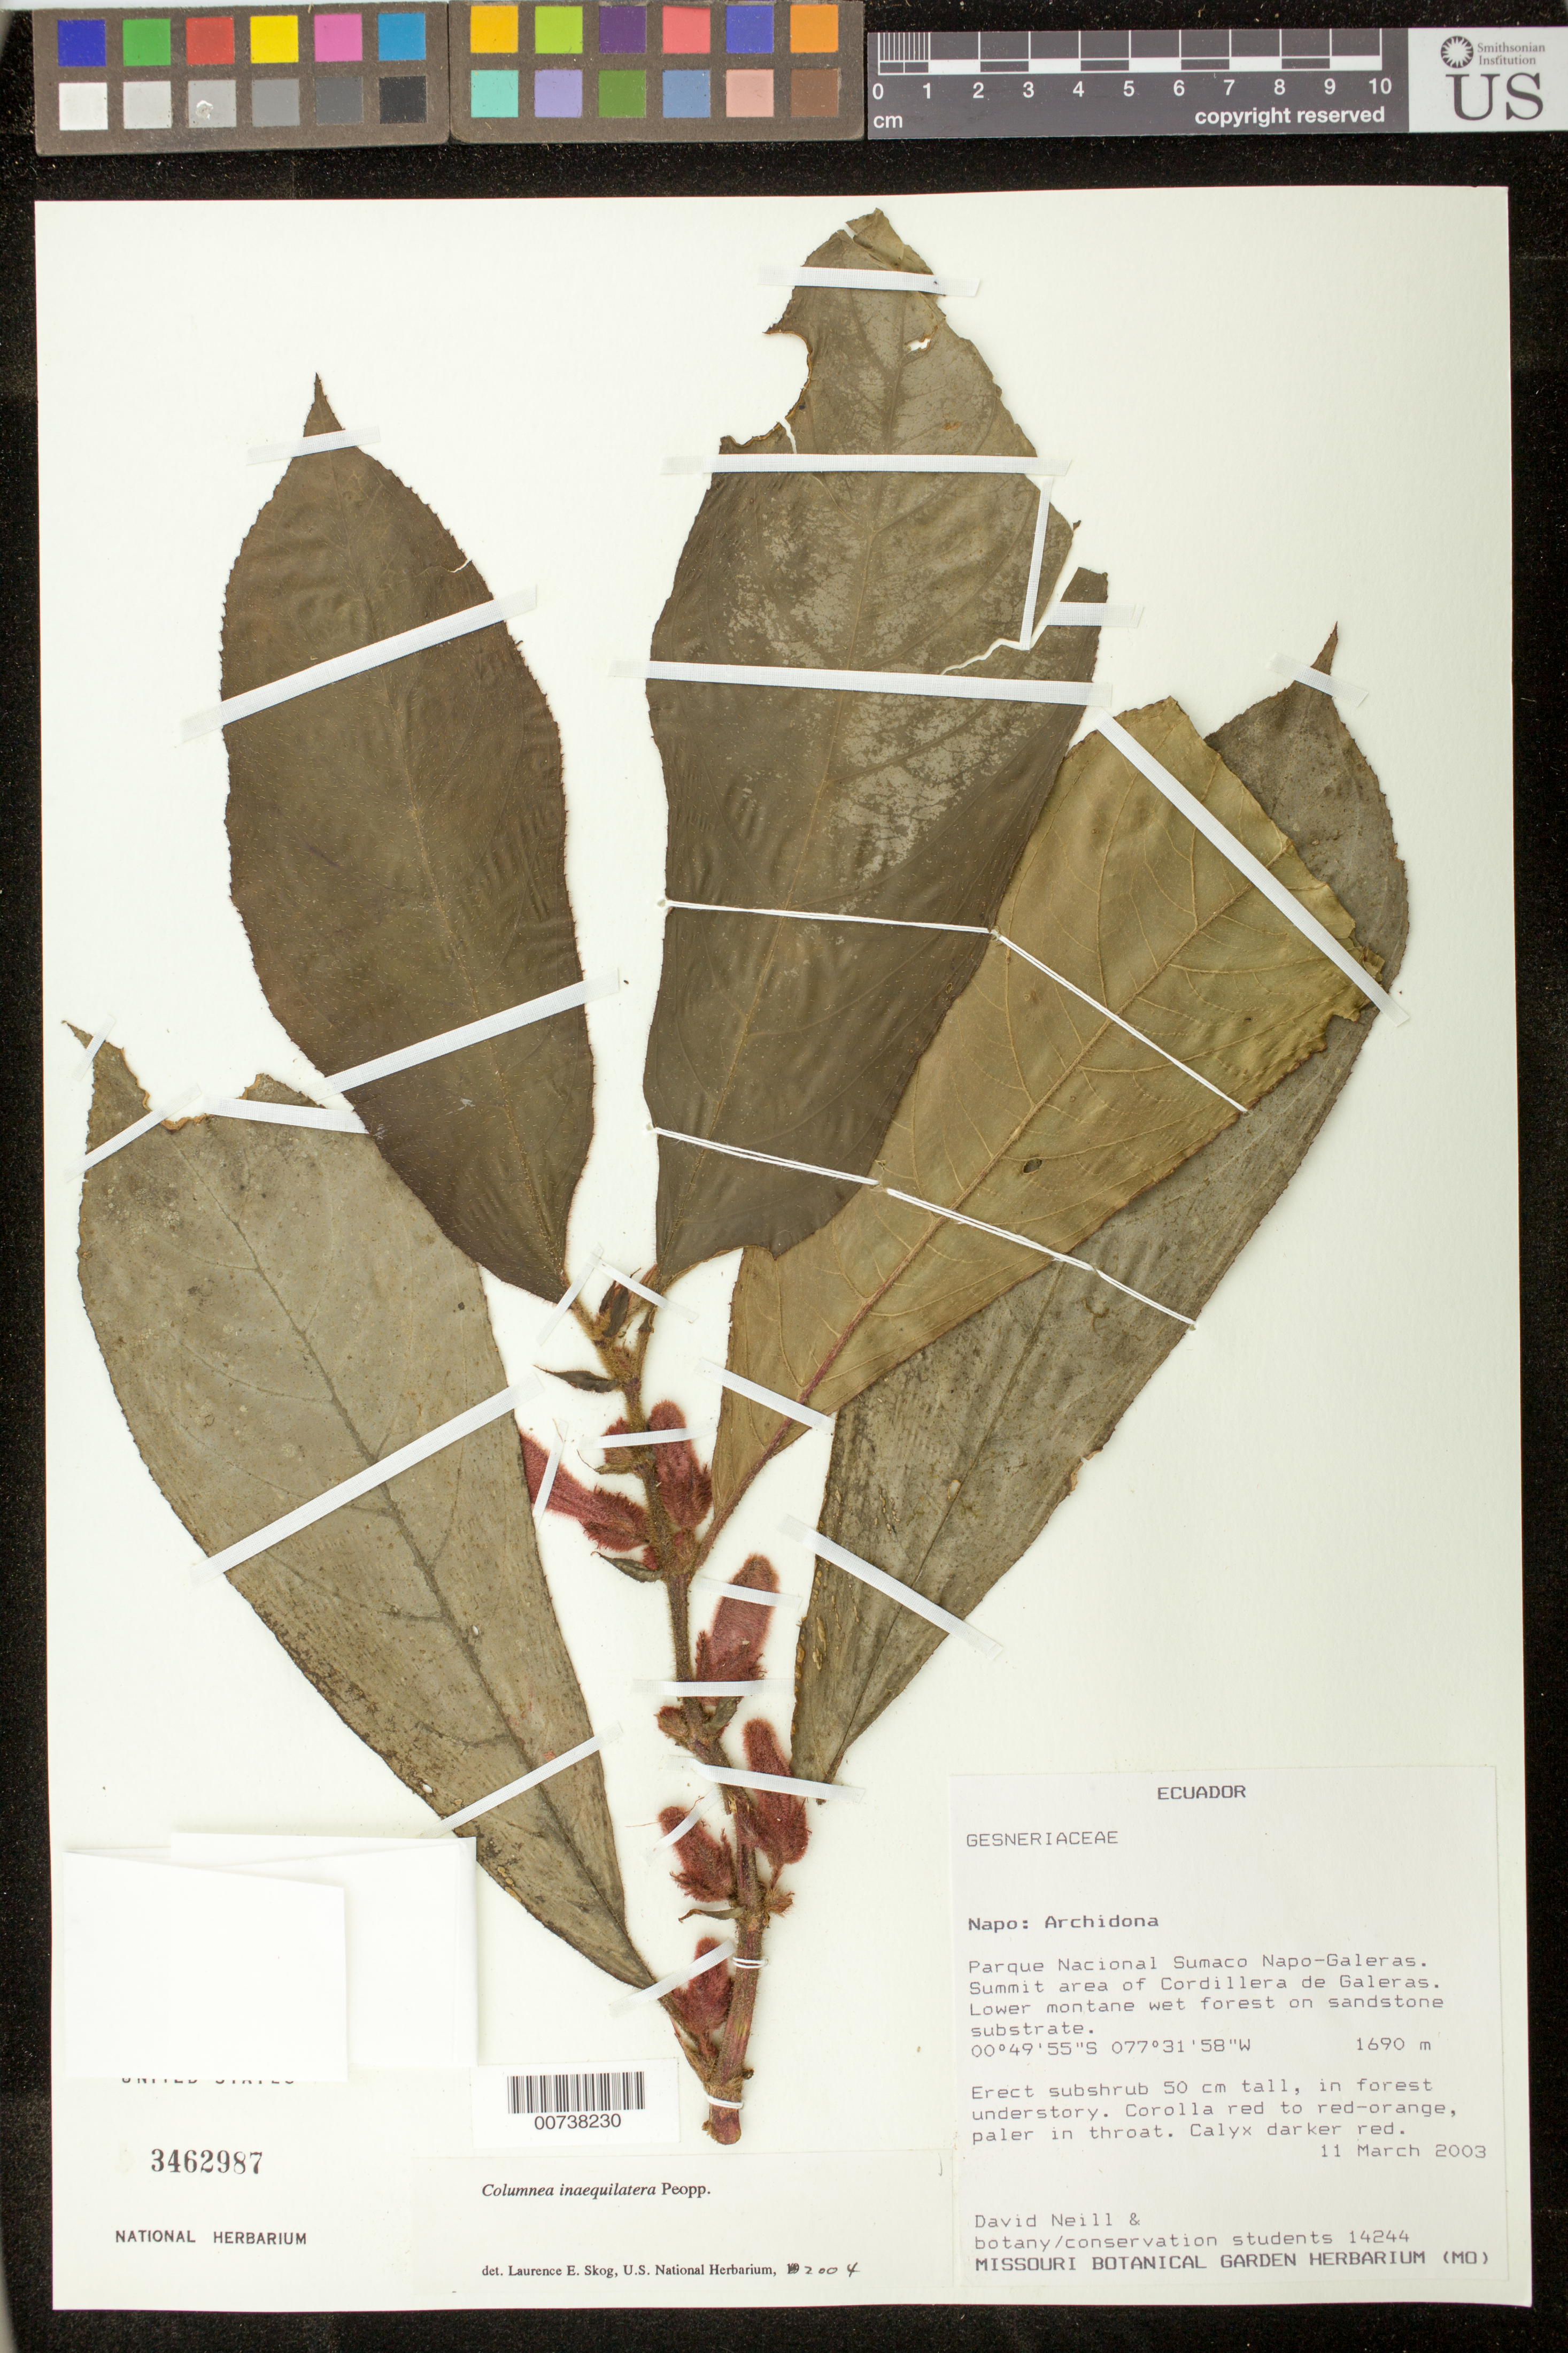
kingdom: Plantae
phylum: Tracheophyta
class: Magnoliopsida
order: Lamiales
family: Gesneriaceae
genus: Columnea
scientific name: Columnea inaequilatera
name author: Poepp.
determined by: Skog, Laurence E.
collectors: D. A. Neill & Botany/conservation students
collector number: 14244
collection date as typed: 11 Mar 2003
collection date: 2003-03-11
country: Ecuador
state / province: Napo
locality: Archidon. Parque Nacional Sumaco Napo-Galeras. Summit area of Cordillera de Galeras.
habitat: Lower montane wet forest on sandstone substrate.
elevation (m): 1690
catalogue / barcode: US 3462987